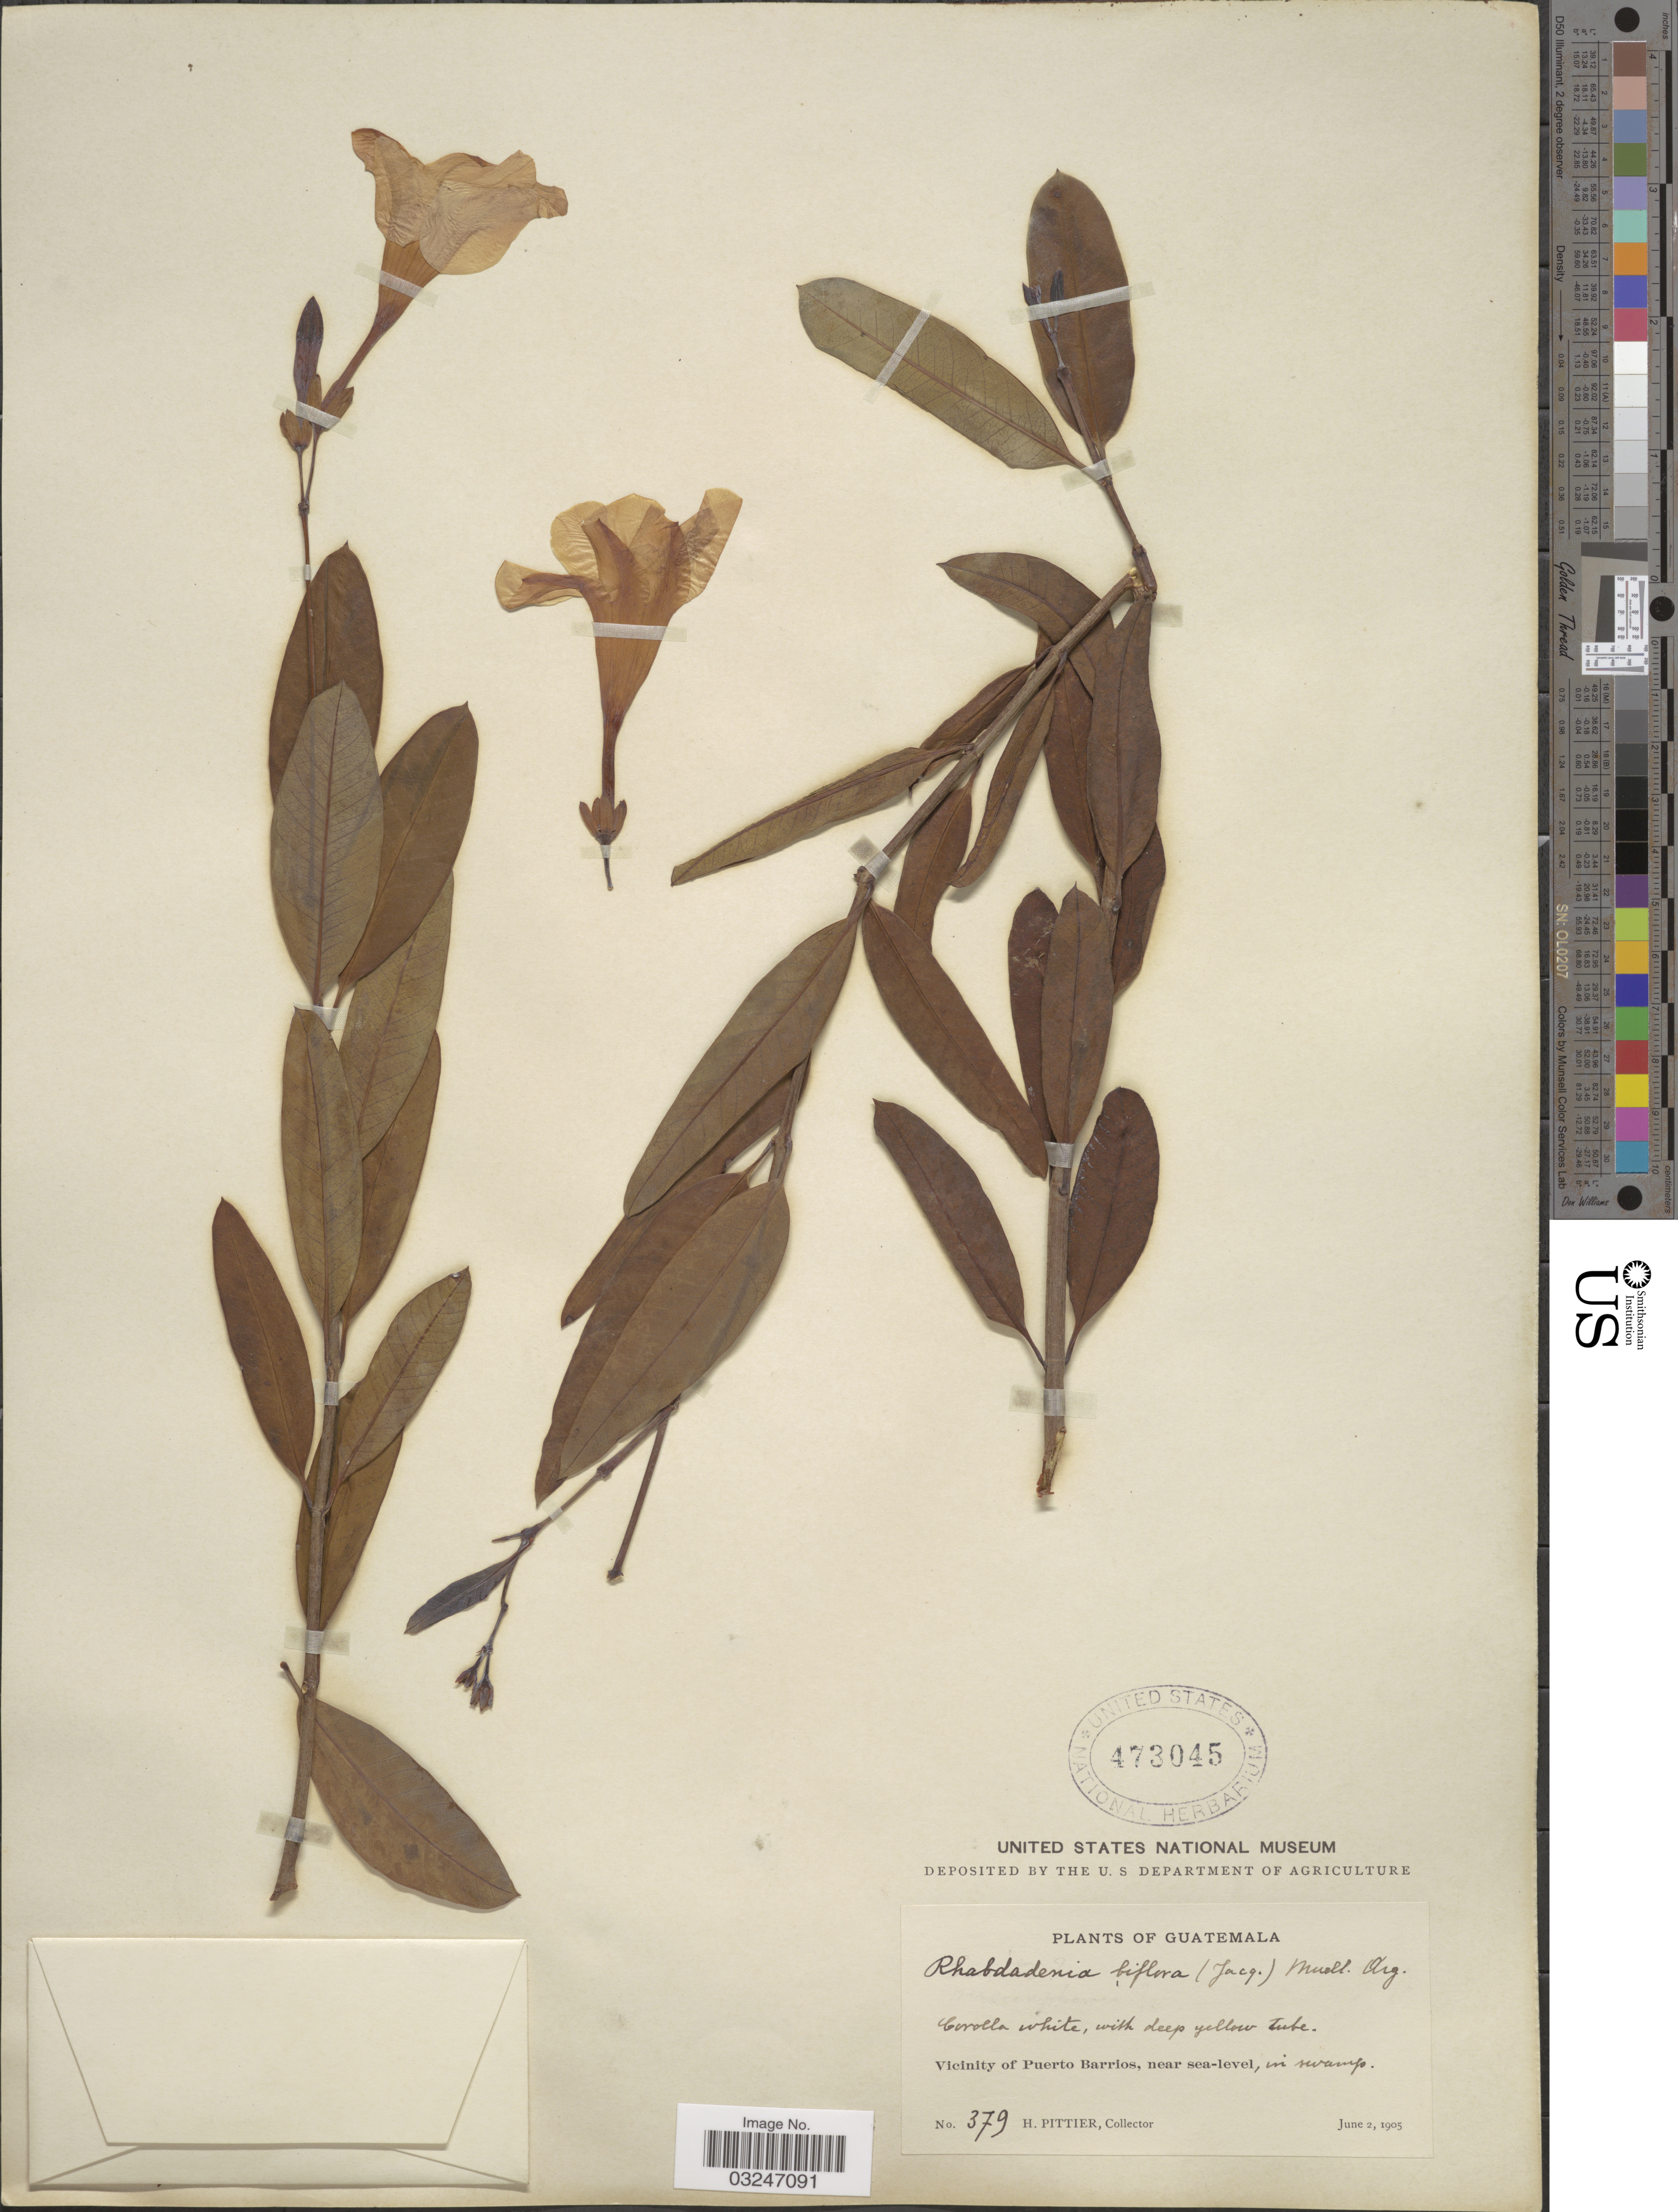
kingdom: Plantae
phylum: Tracheophyta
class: Magnoliopsida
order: Gentianales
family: Apocynaceae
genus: Rhabdadenia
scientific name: Rhabdadenia paludosa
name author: (Vahl) Miers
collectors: H. F. Pittier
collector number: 379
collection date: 1905-06-02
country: Guatemala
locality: Vicinity of Puerto Barrios.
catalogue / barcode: US 473045